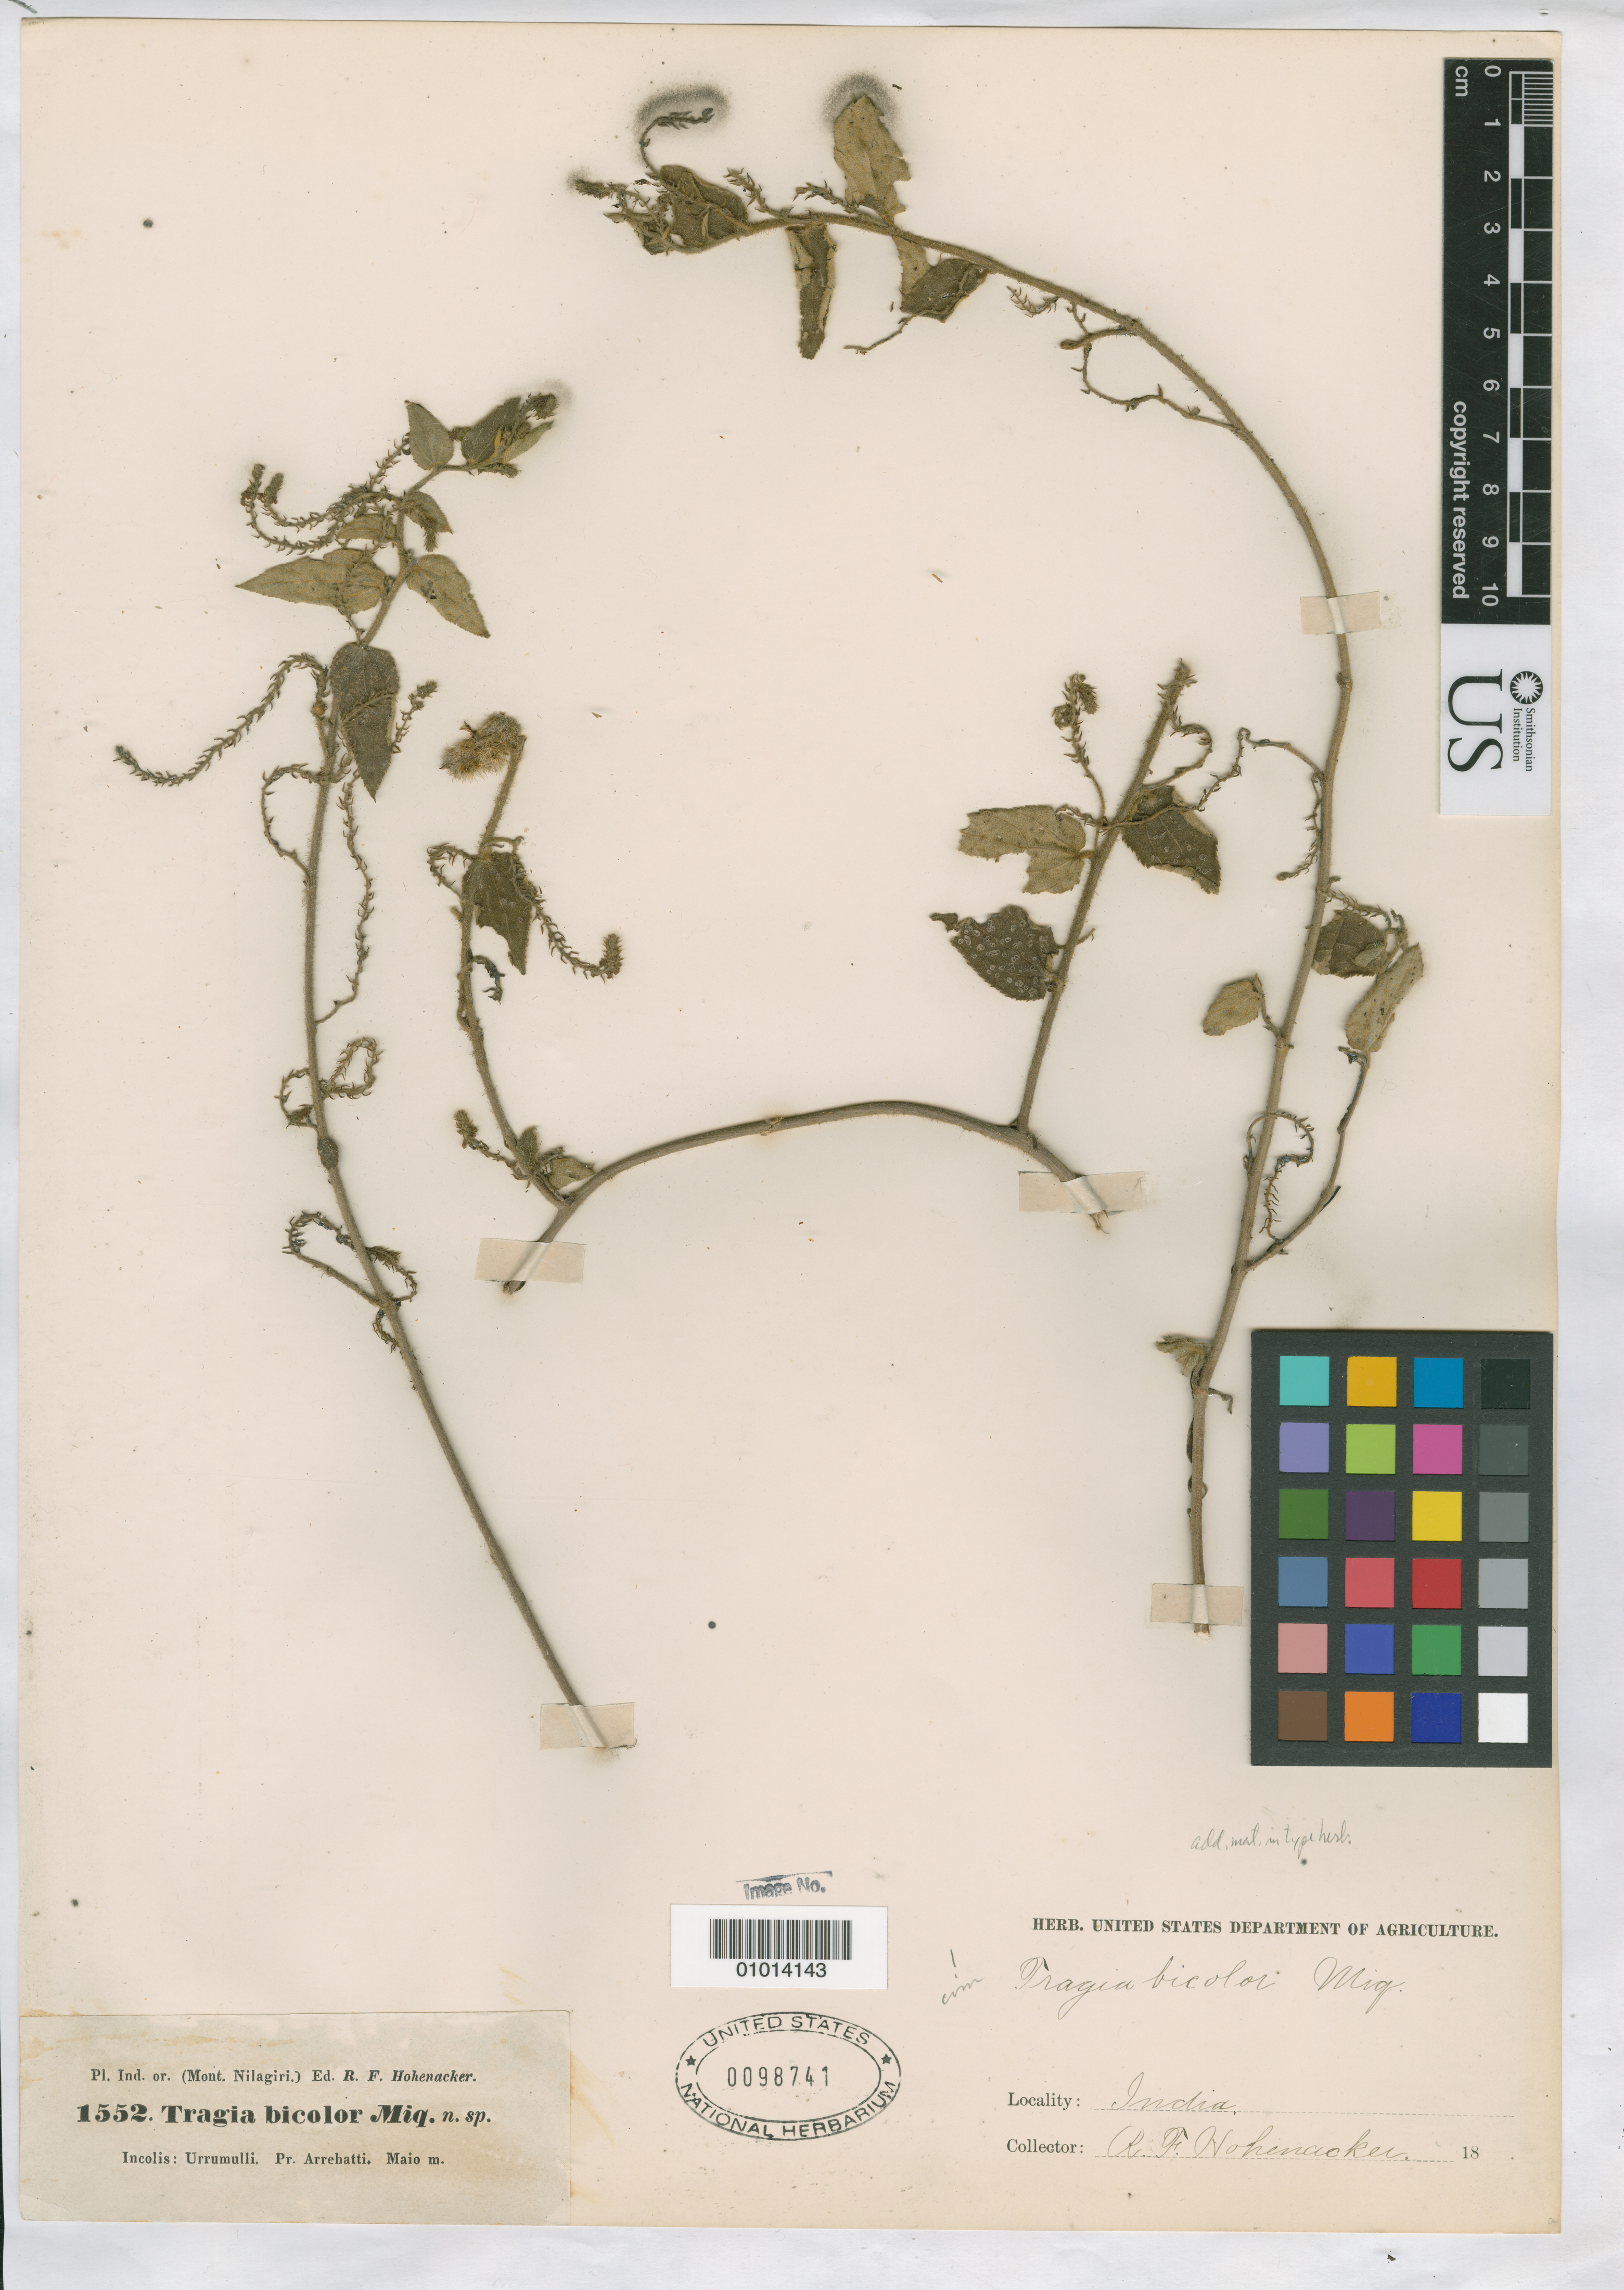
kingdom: Plantae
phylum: Tracheophyta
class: Magnoliopsida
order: Malpighiales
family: Euphorbiaceae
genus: Tragia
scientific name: Tragia bicolor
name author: Miq.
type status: Isotype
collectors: Hohenacker herbarium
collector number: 1552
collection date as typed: May 18--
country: India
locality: Mt. Nilagiri, near Arrehatti.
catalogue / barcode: US 98741